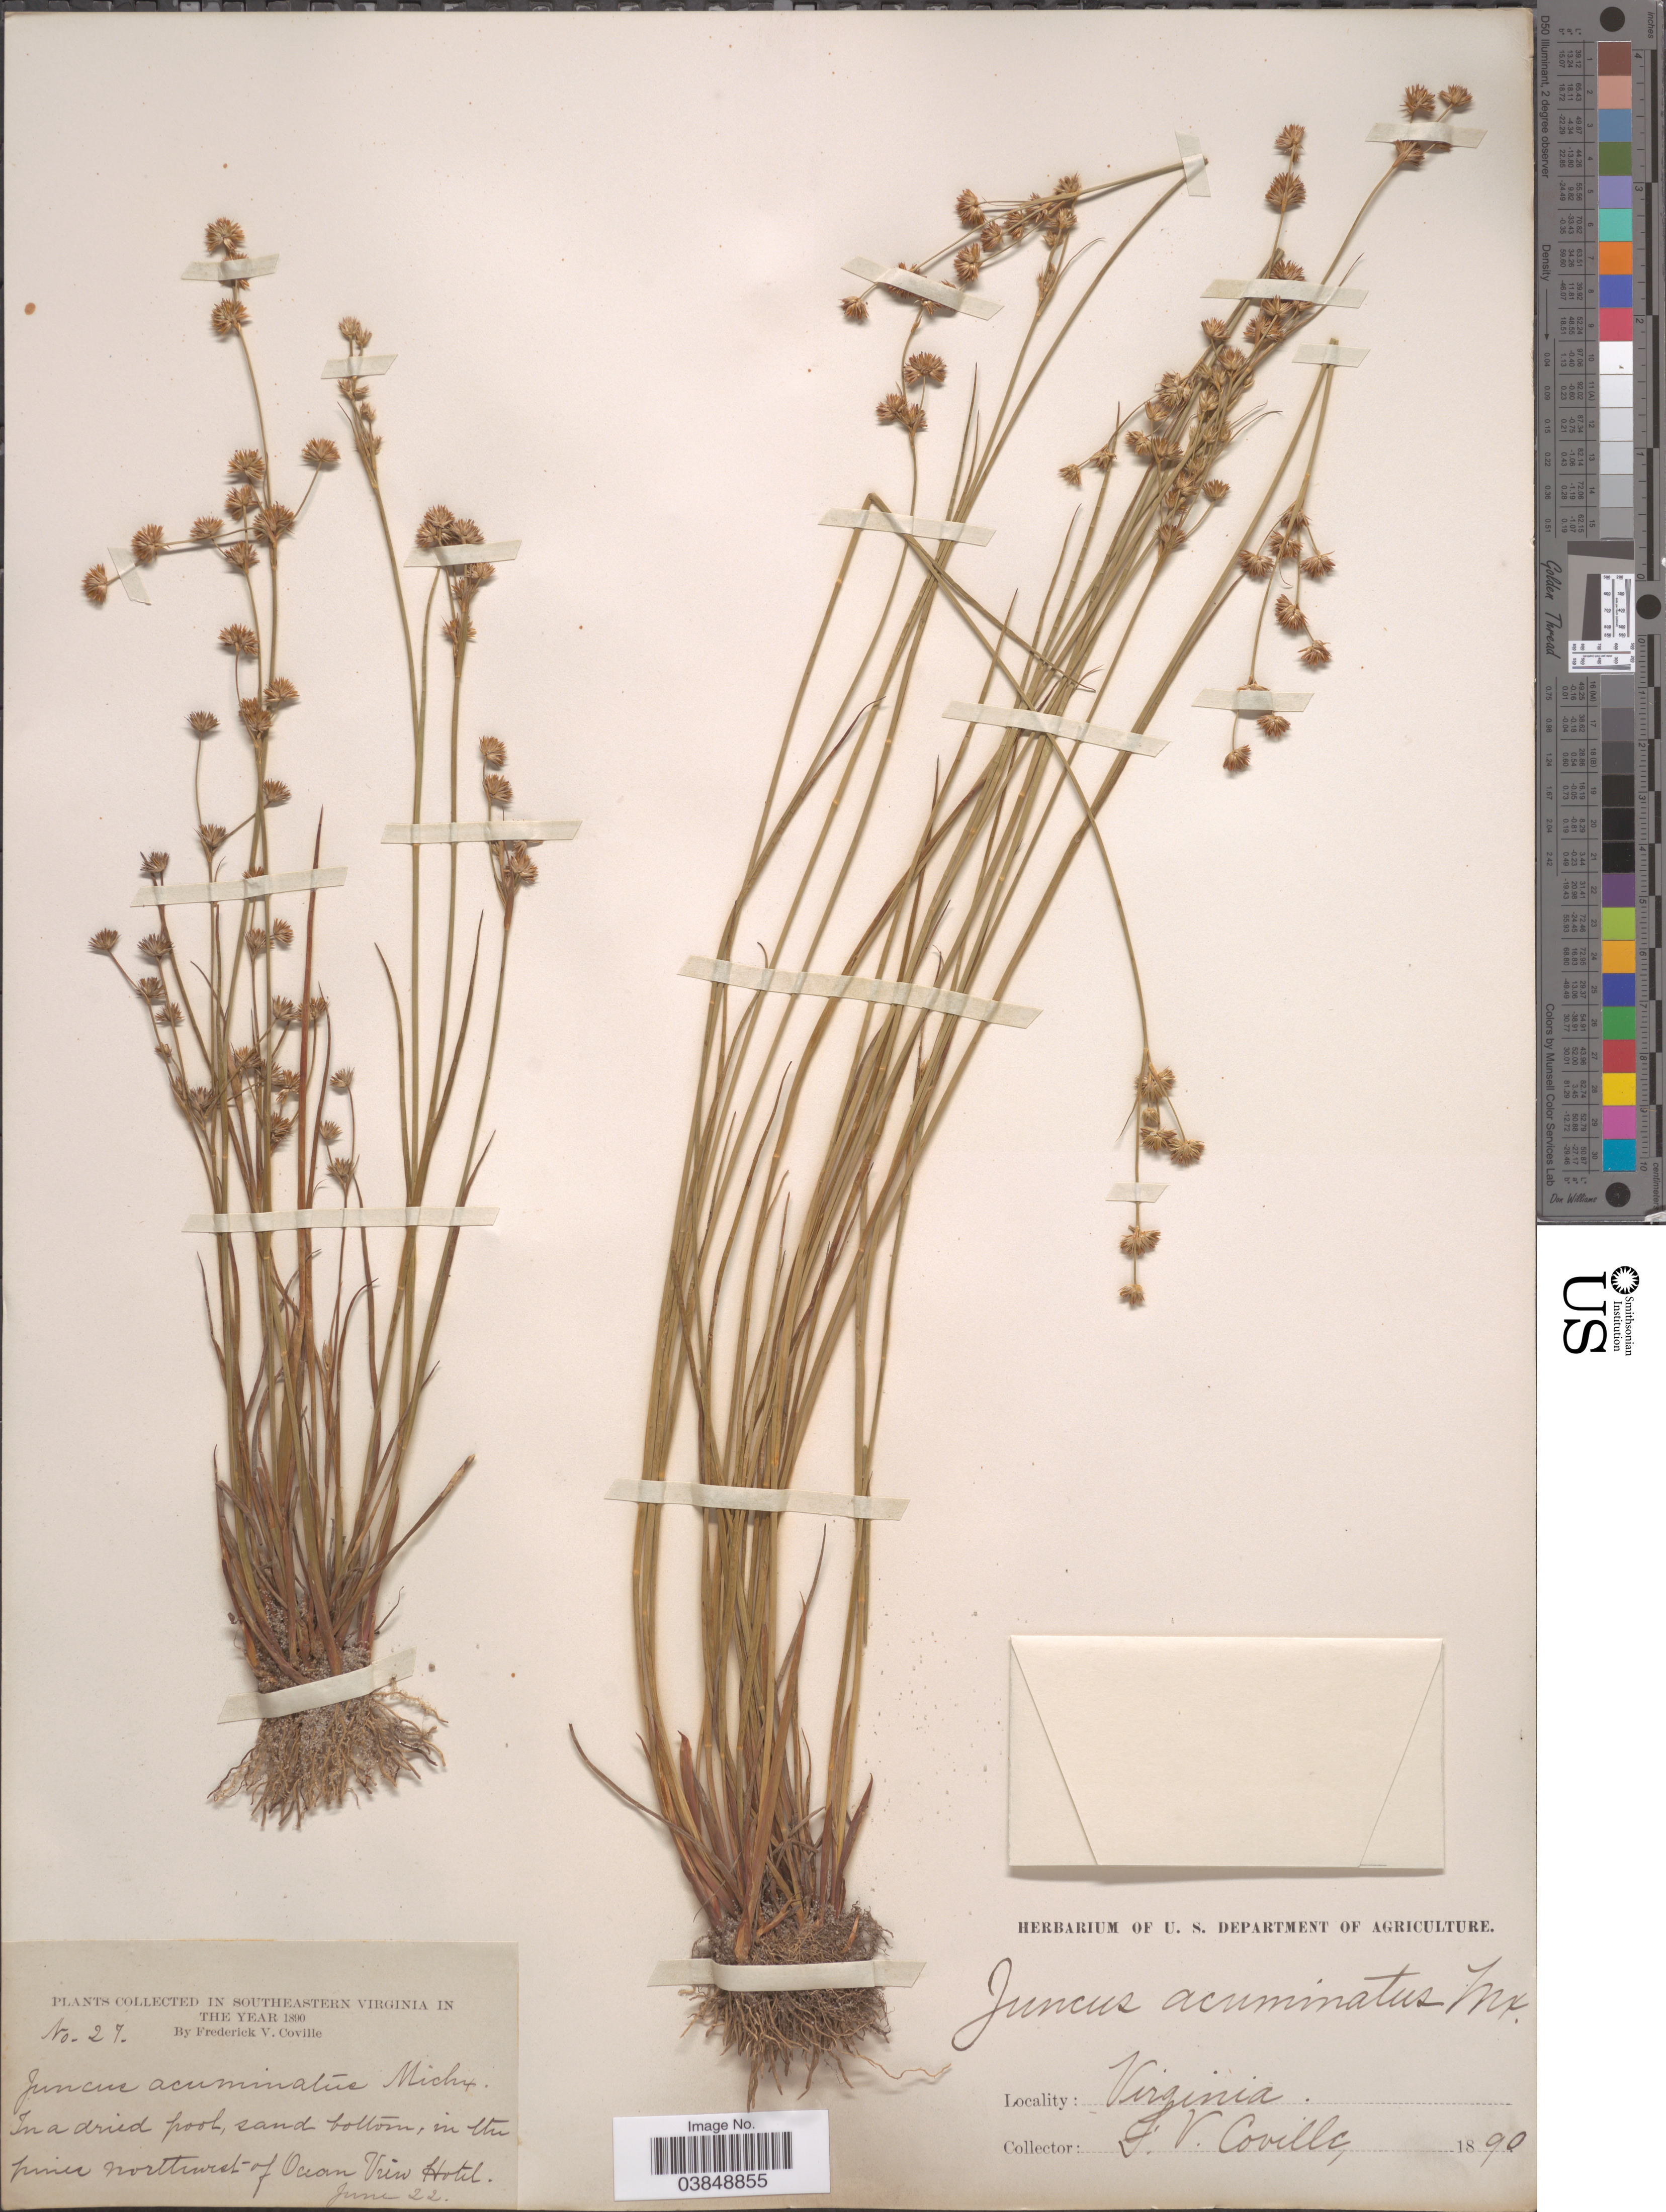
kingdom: Plantae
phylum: Tracheophyta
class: Liliopsida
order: Poales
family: Juncaceae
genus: Juncus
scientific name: Juncus acuminatus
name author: Michx.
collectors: F. V. Coville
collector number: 27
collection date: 1890-06-22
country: United States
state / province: Virginia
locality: In Southeastern Virginia. In the pines northwest of Ocean View Hotel.